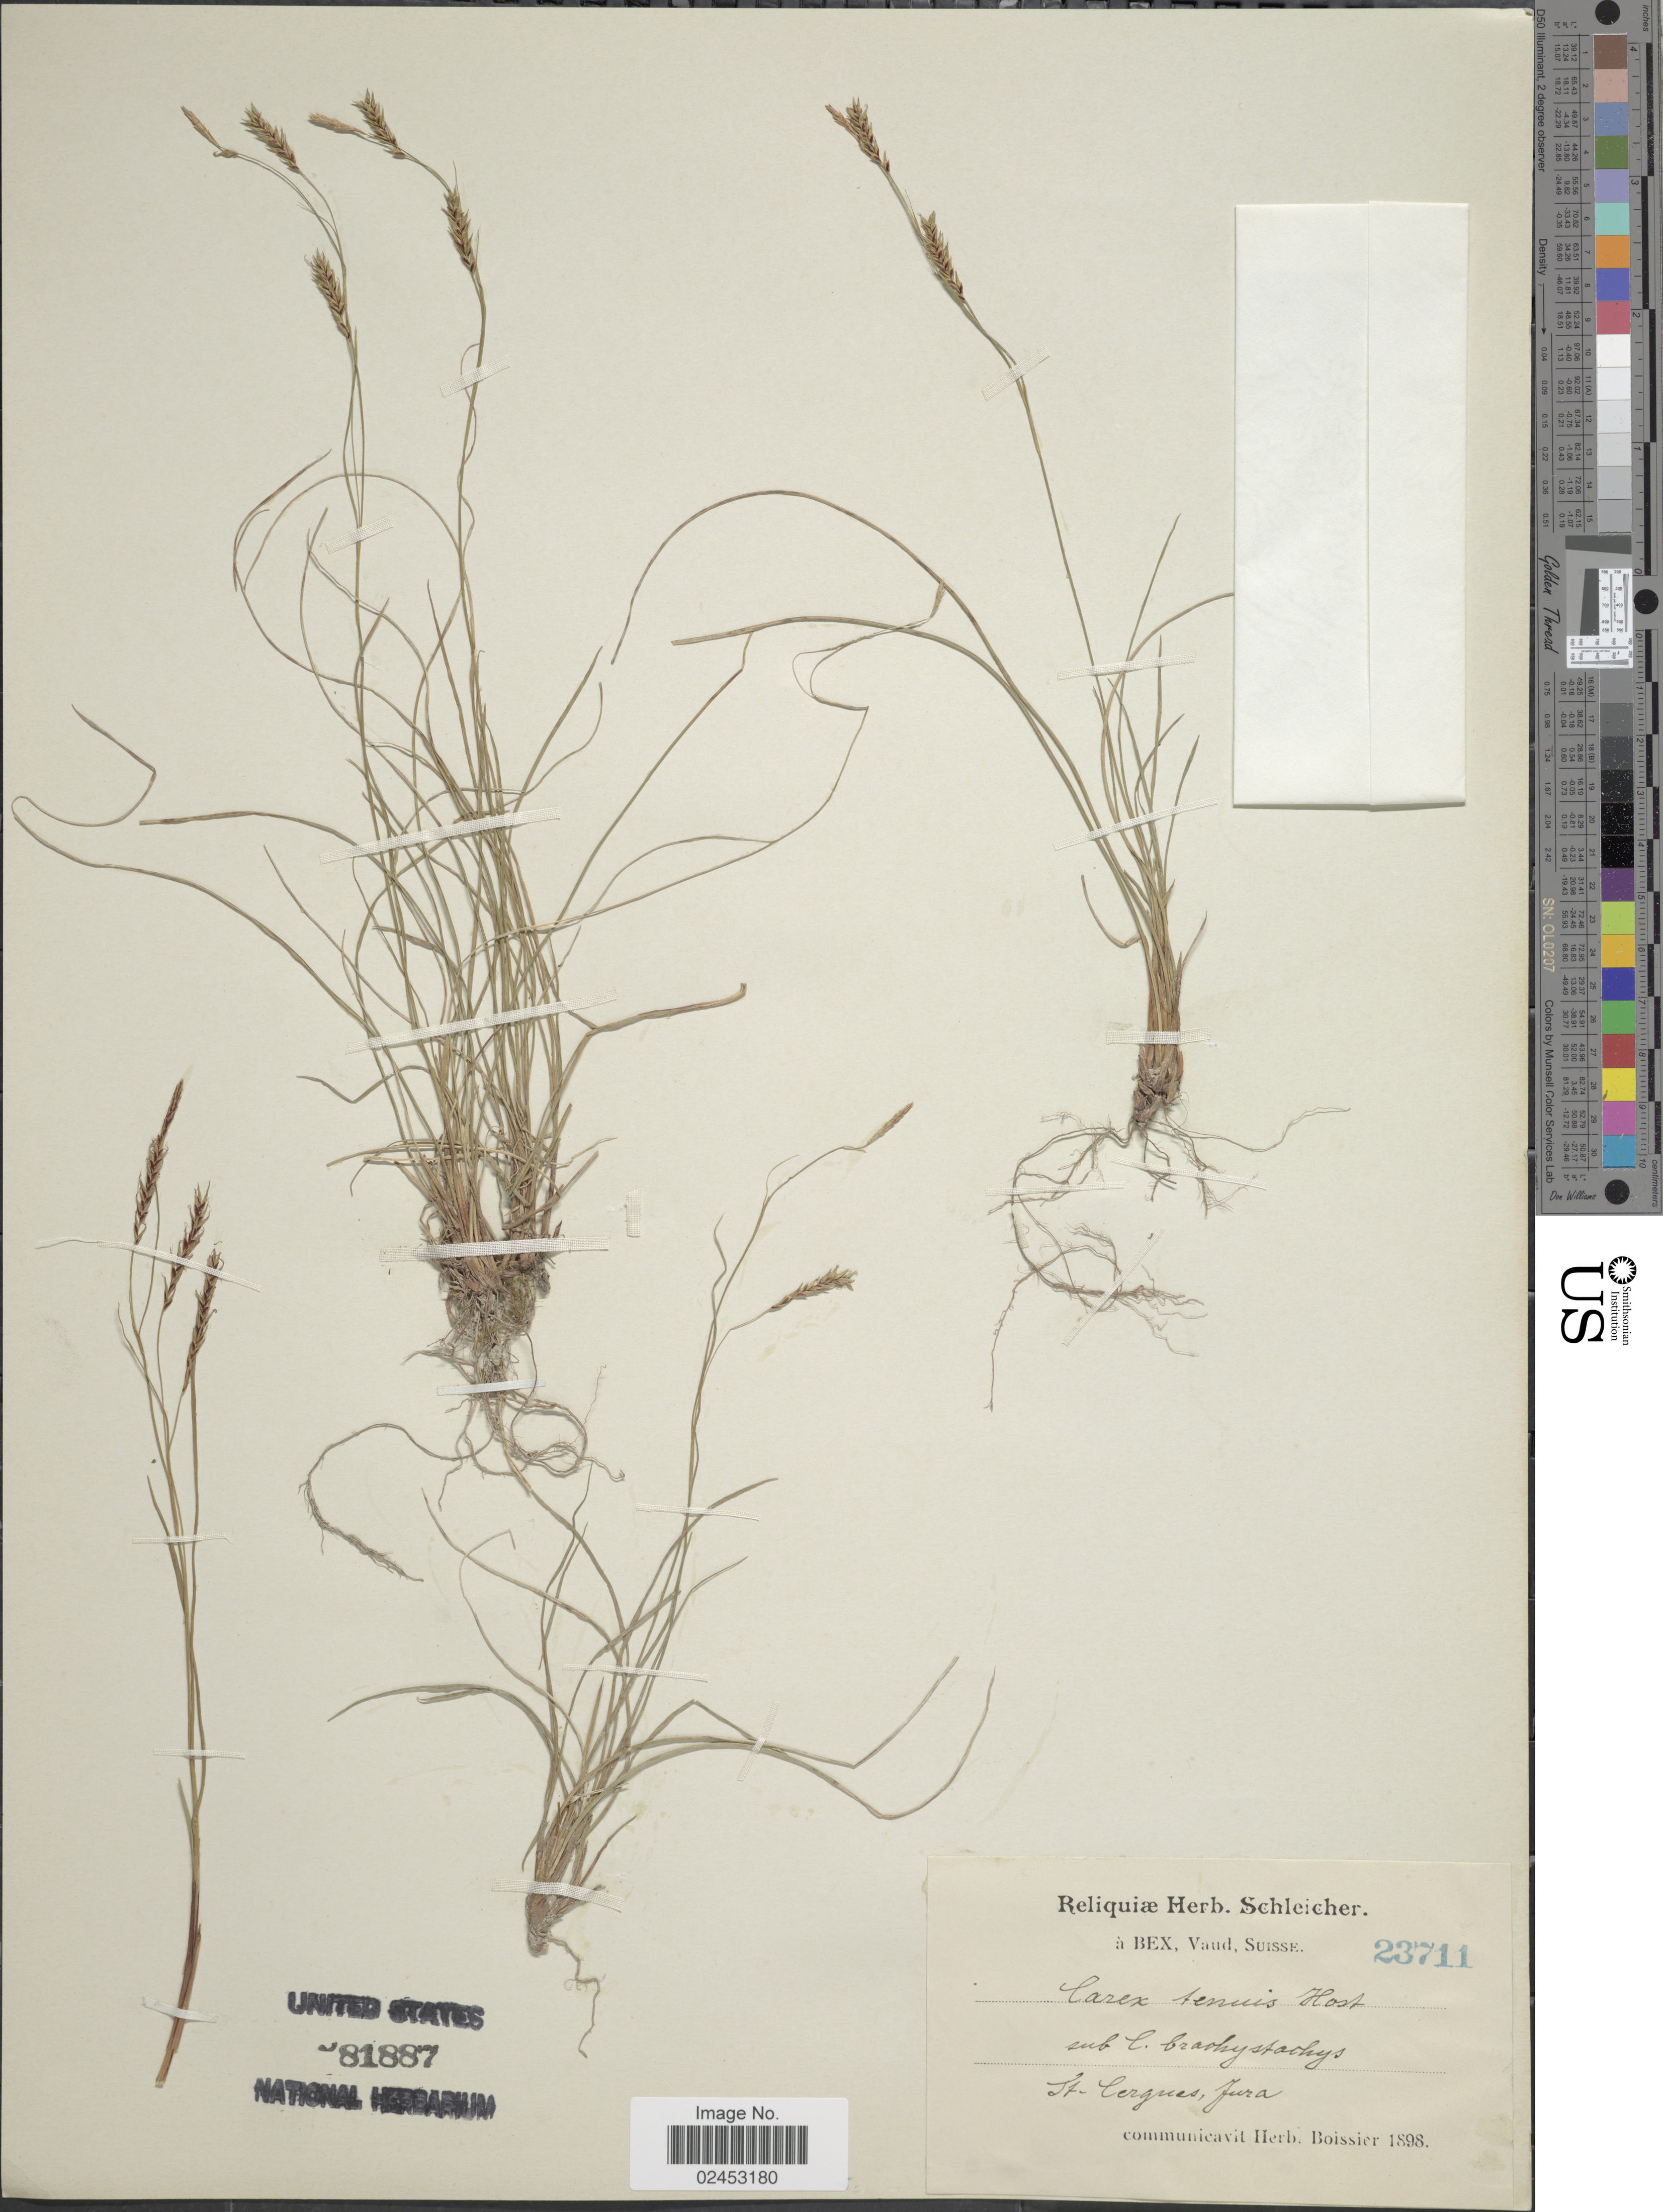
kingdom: Plantae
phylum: Tracheophyta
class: Liliopsida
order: Poales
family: Cyperaceae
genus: Carex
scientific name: Carex brachystachys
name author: Schrank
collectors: ex herb. Schleicher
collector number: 23711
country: Switzerland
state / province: Jura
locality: St. Cergues.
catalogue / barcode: US 81887